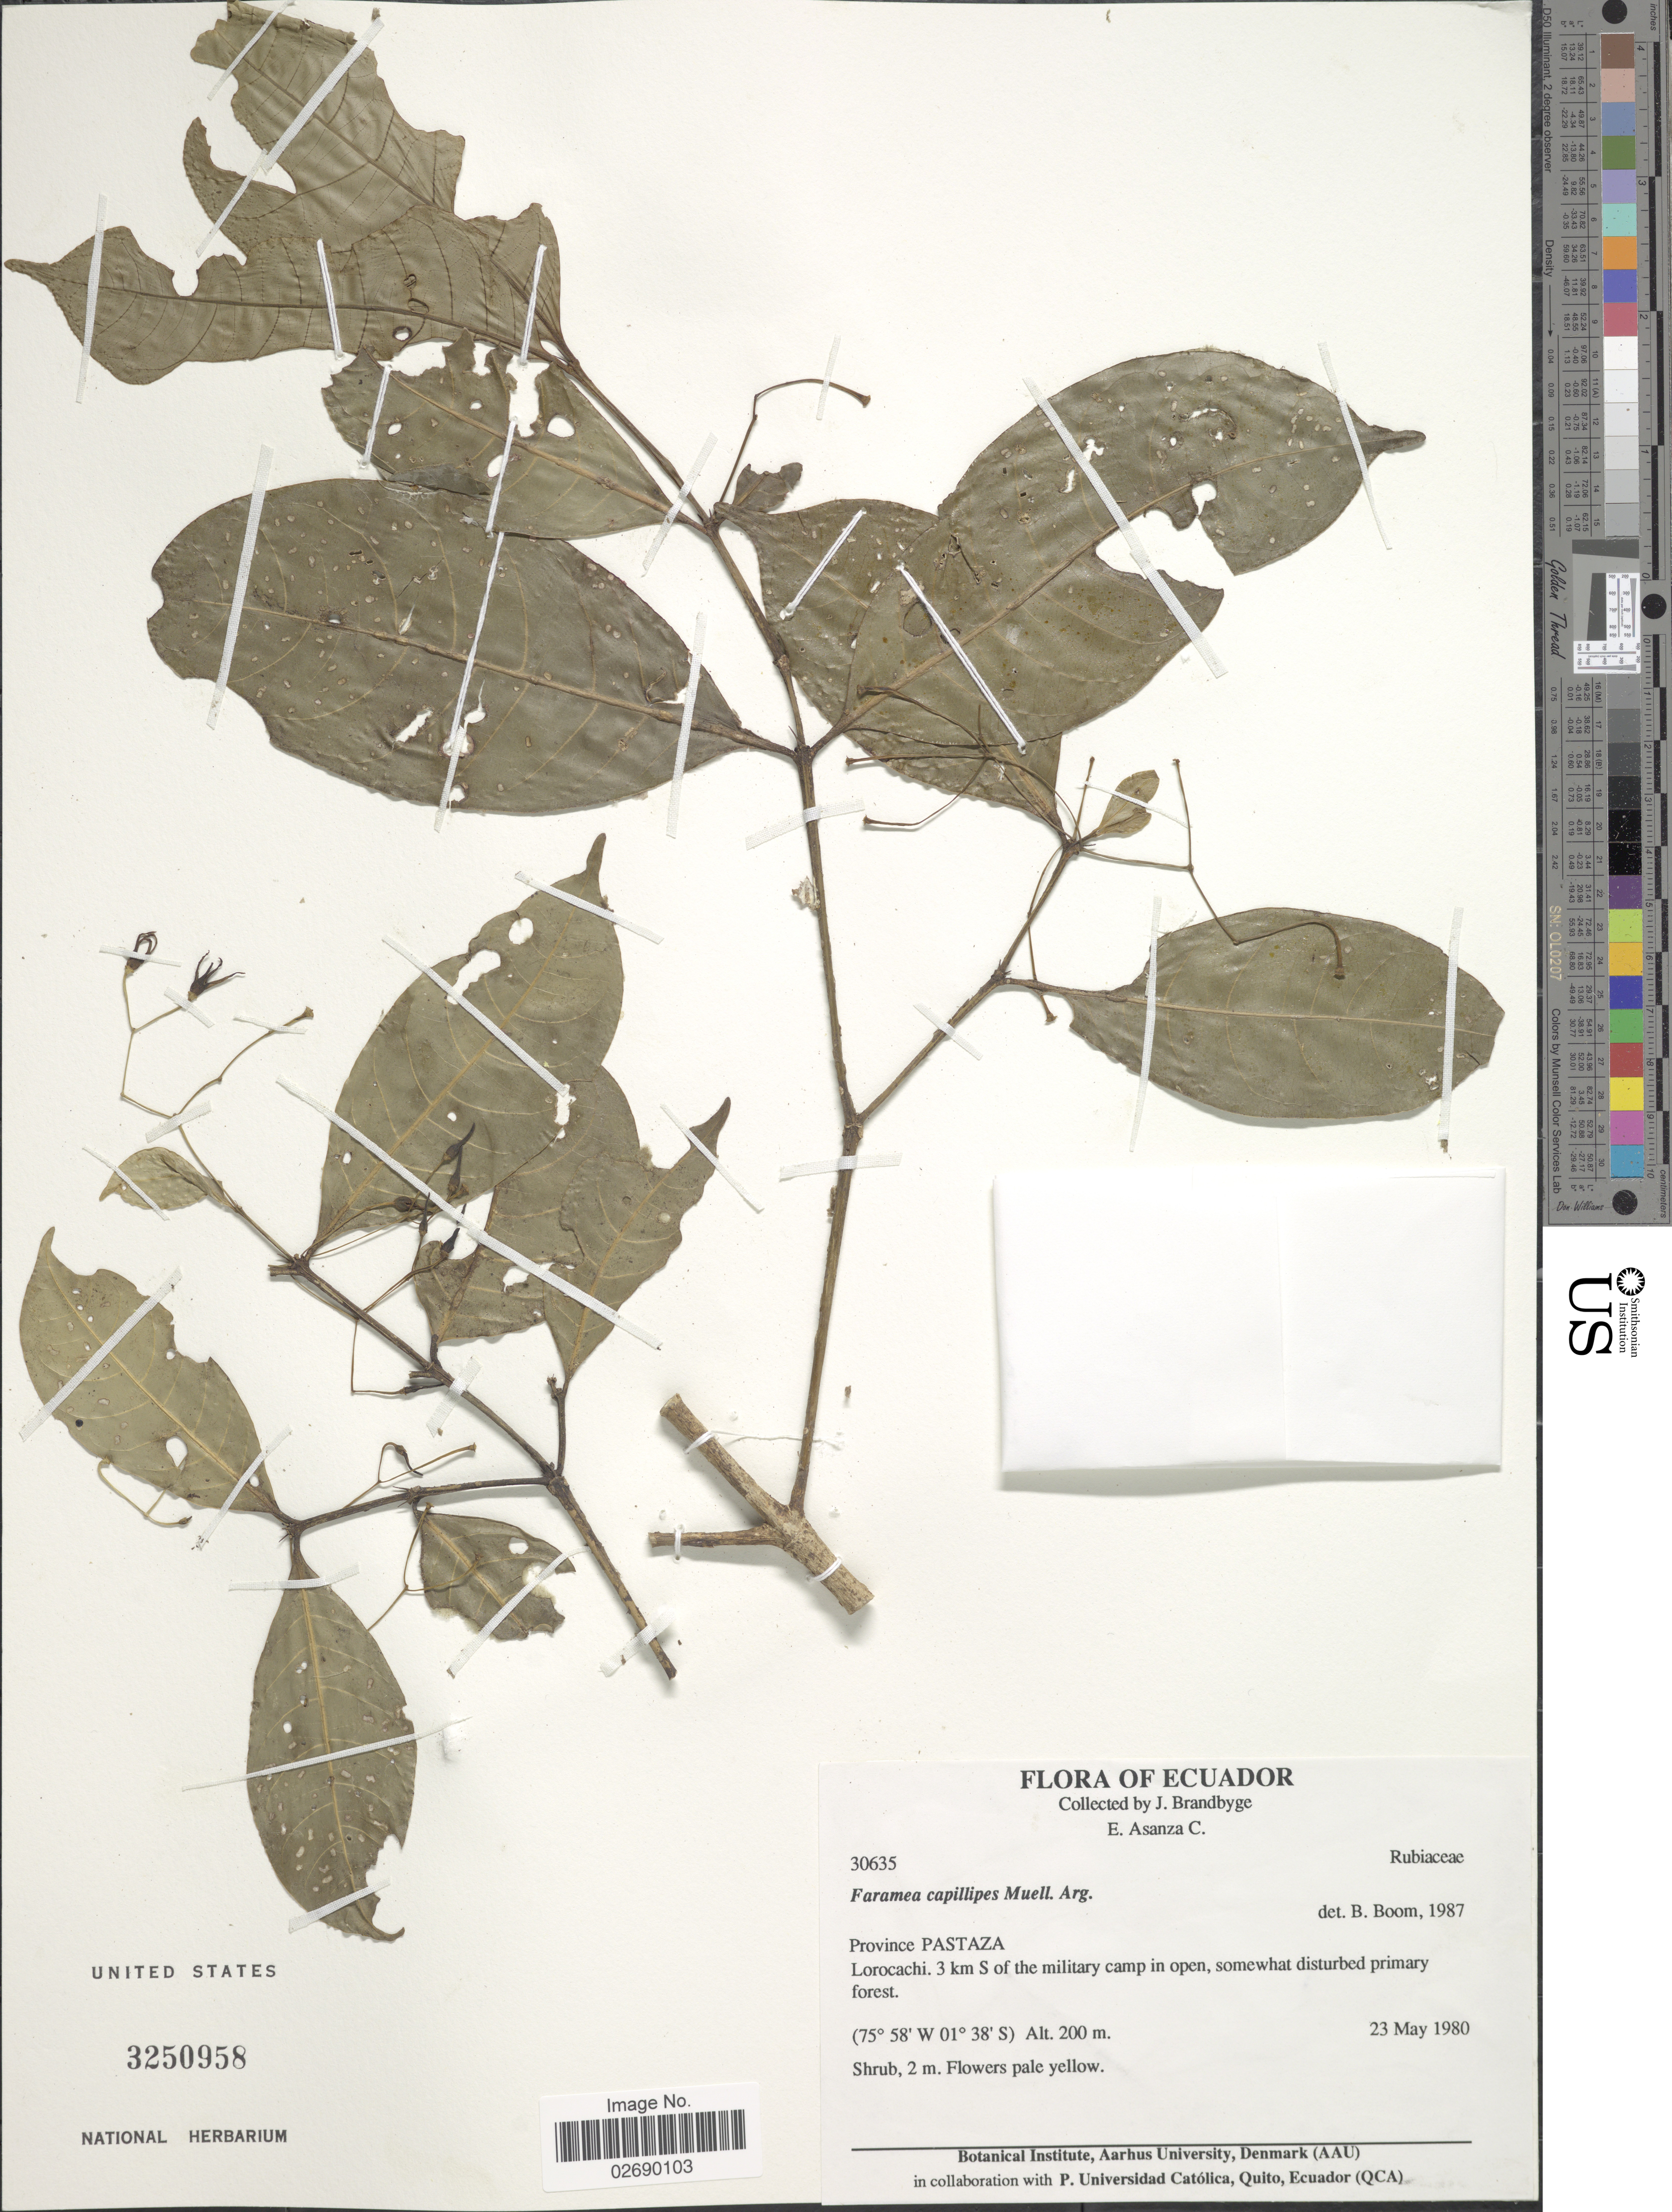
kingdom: Plantae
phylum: Tracheophyta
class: Magnoliopsida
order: Gentianales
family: Rubiaceae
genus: Faramea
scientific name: Faramea capillipes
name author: Müll. Arg.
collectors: J. Brandbyge & E. Asanza C.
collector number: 30635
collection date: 1980-05-23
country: Ecuador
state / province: Pastaza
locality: Lorocachi. 3 km S of the military camp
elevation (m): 200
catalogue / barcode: US 3250958